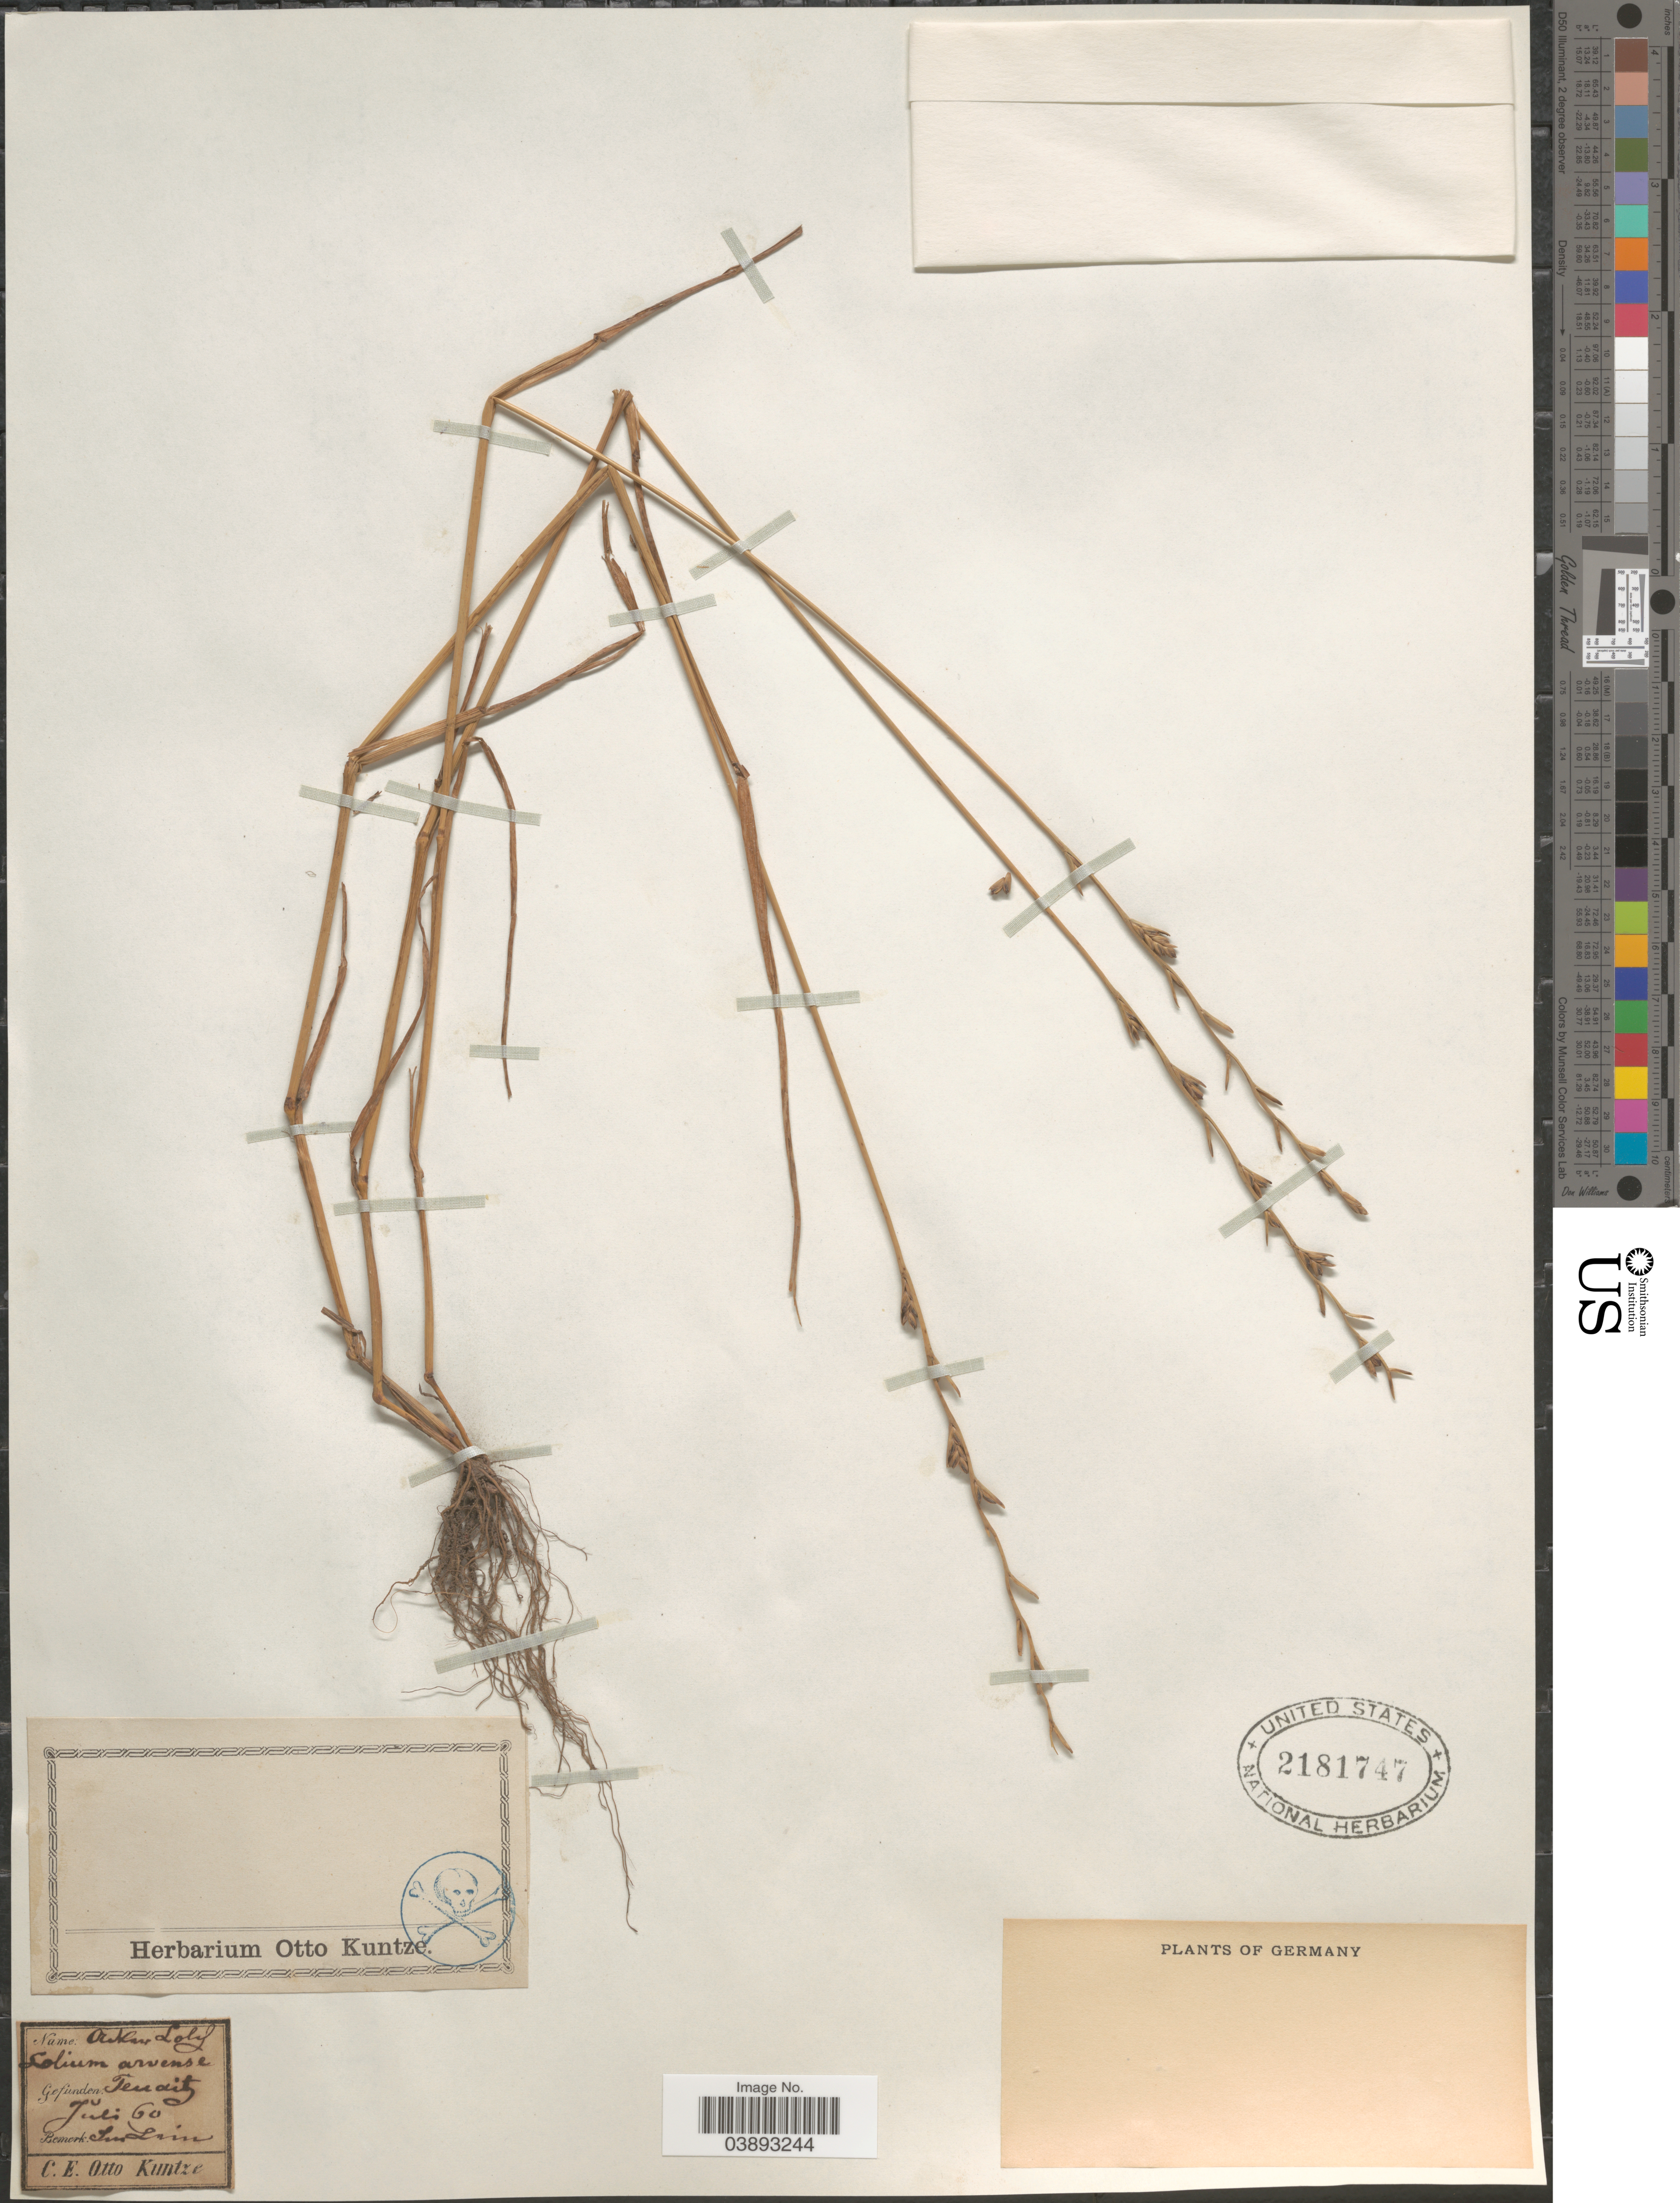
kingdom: Plantae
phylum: Tracheophyta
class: Liliopsida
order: Poales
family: Poaceae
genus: Lolium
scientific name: Lolium perenne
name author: L.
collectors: C.E.O. Kuntze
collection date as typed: Transcribed d/m/y: /7/60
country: Germany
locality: Teuditz.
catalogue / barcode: US 2181747